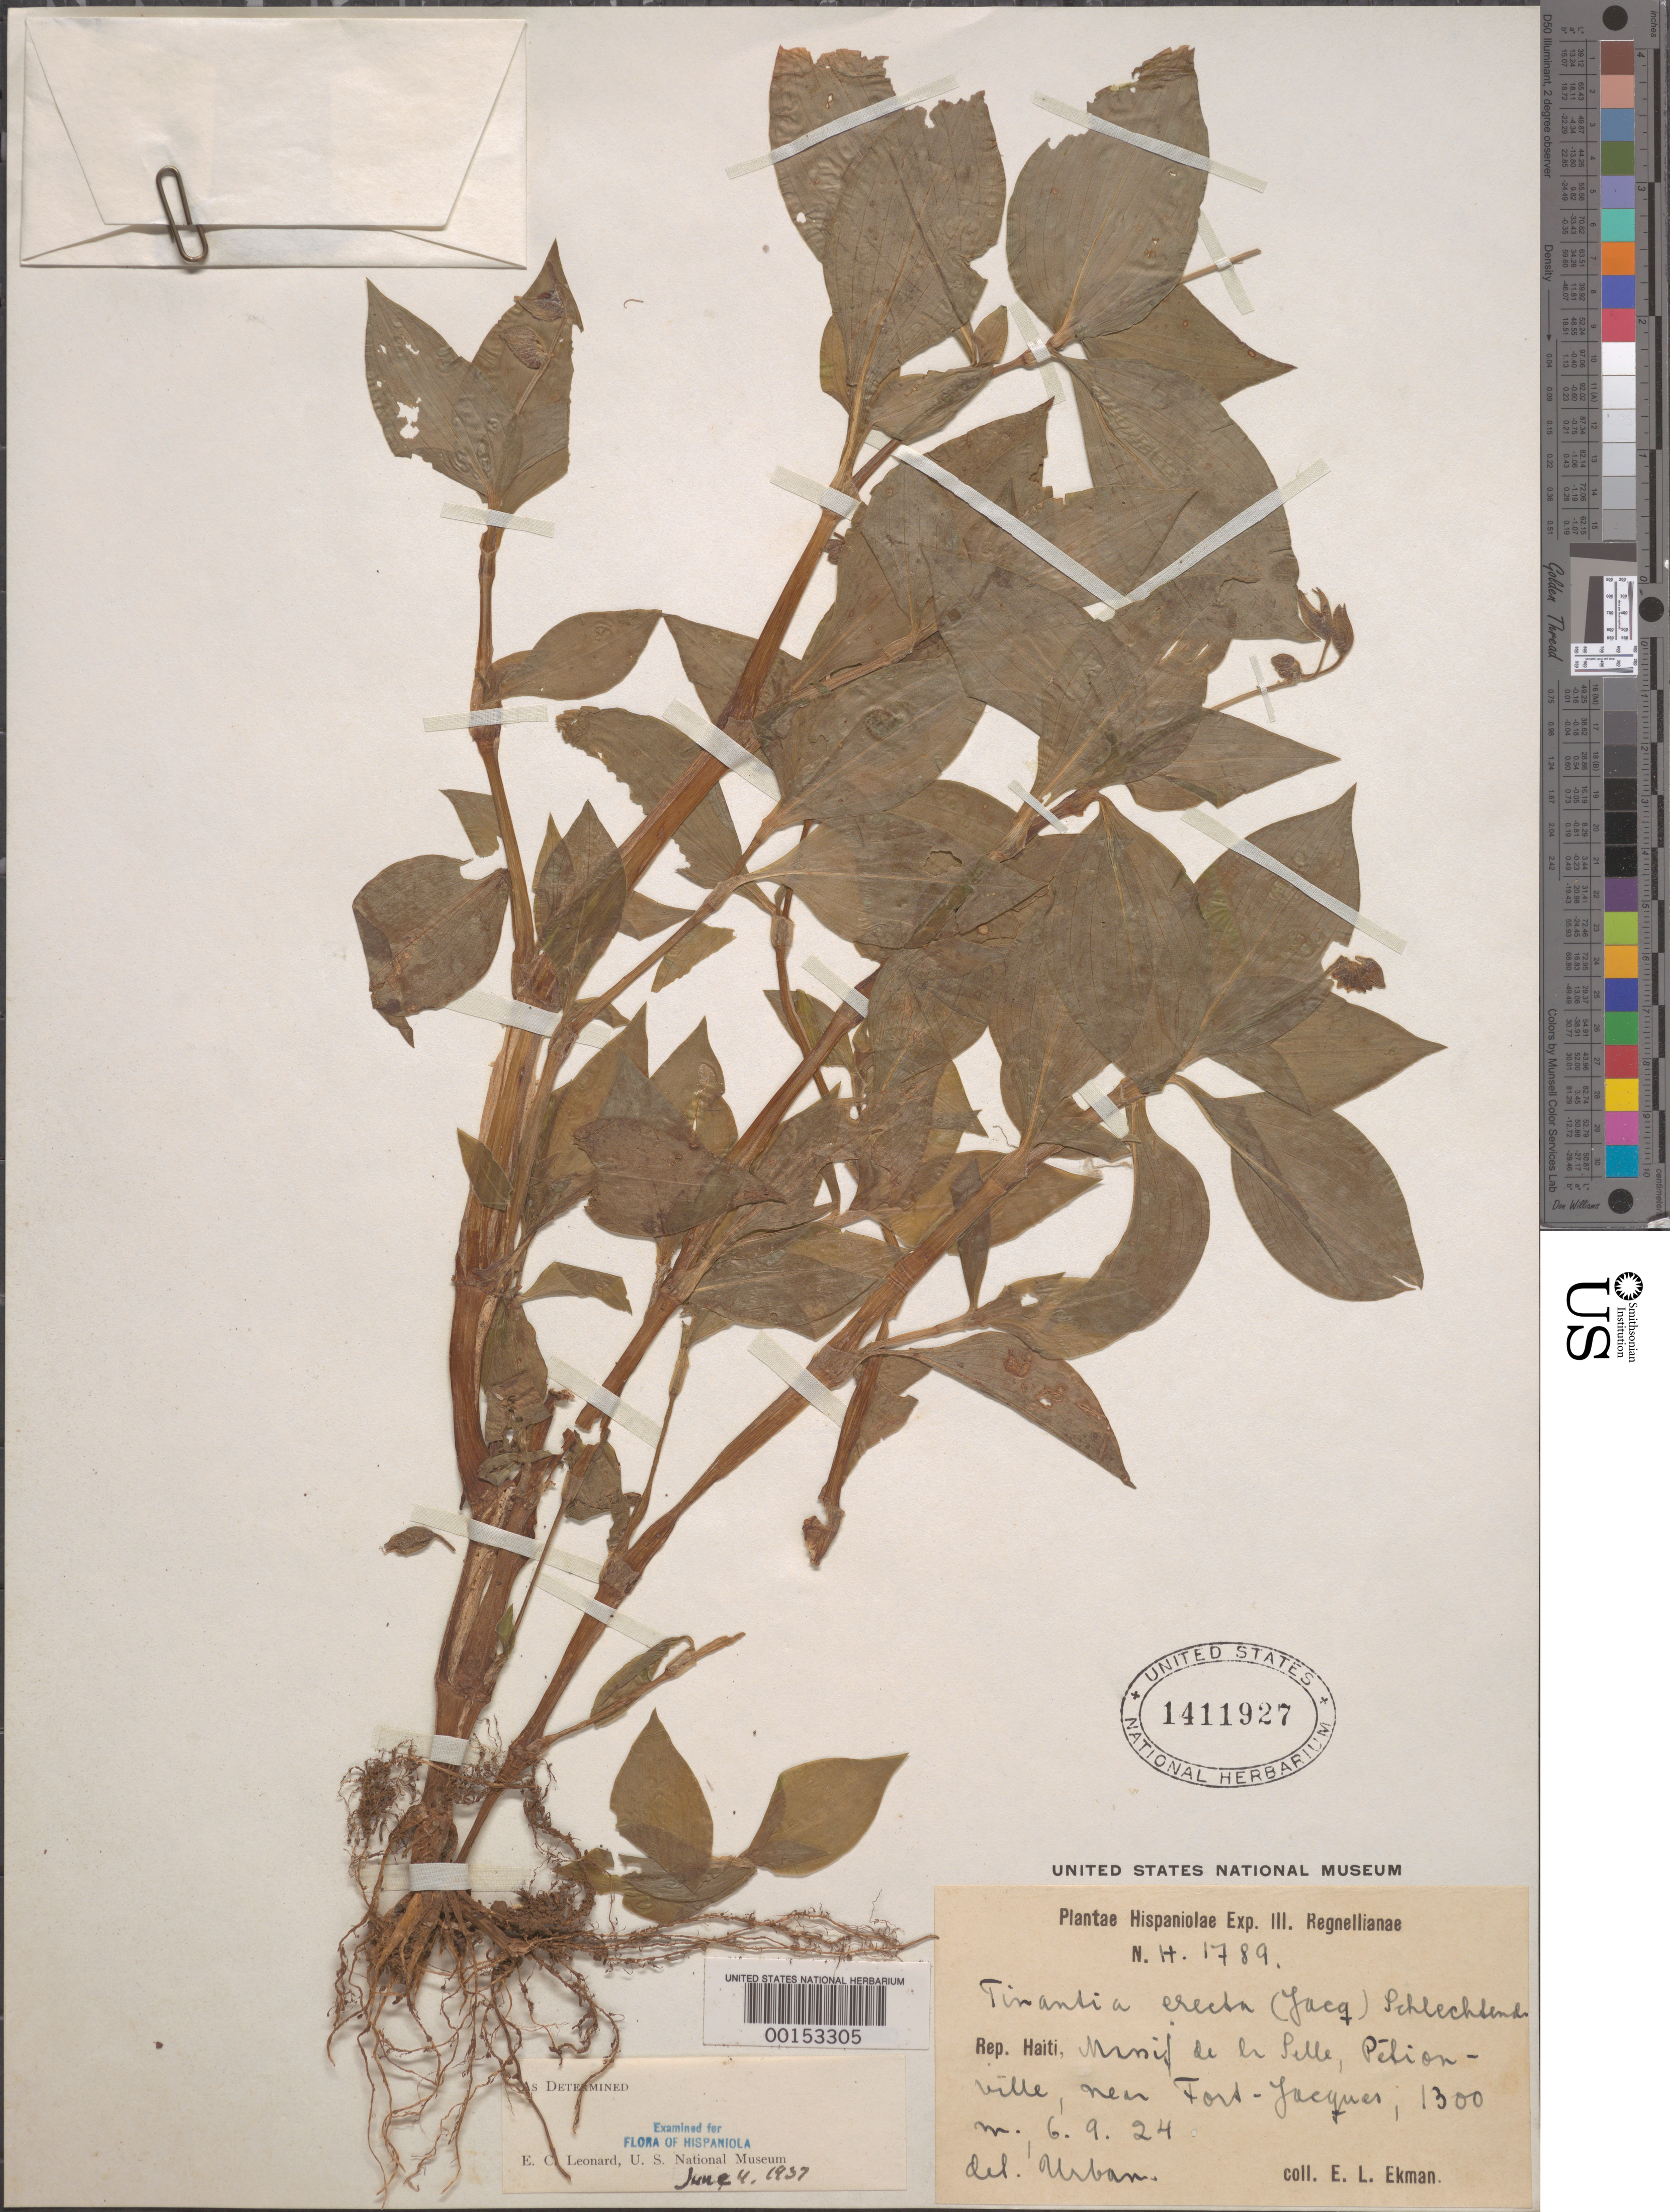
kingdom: Plantae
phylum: Tracheophyta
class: Liliopsida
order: Commelinales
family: Commelinaceae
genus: Tinantia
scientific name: Tinantia erecta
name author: (Jacq.) Fenzl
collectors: E. L. Ekman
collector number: N.h. 1789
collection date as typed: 06 Sep 1924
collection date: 1924-09-06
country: Haiti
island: Hispaniola Island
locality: Pelionville near fort-jacques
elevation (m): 1300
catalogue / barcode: US 1411927